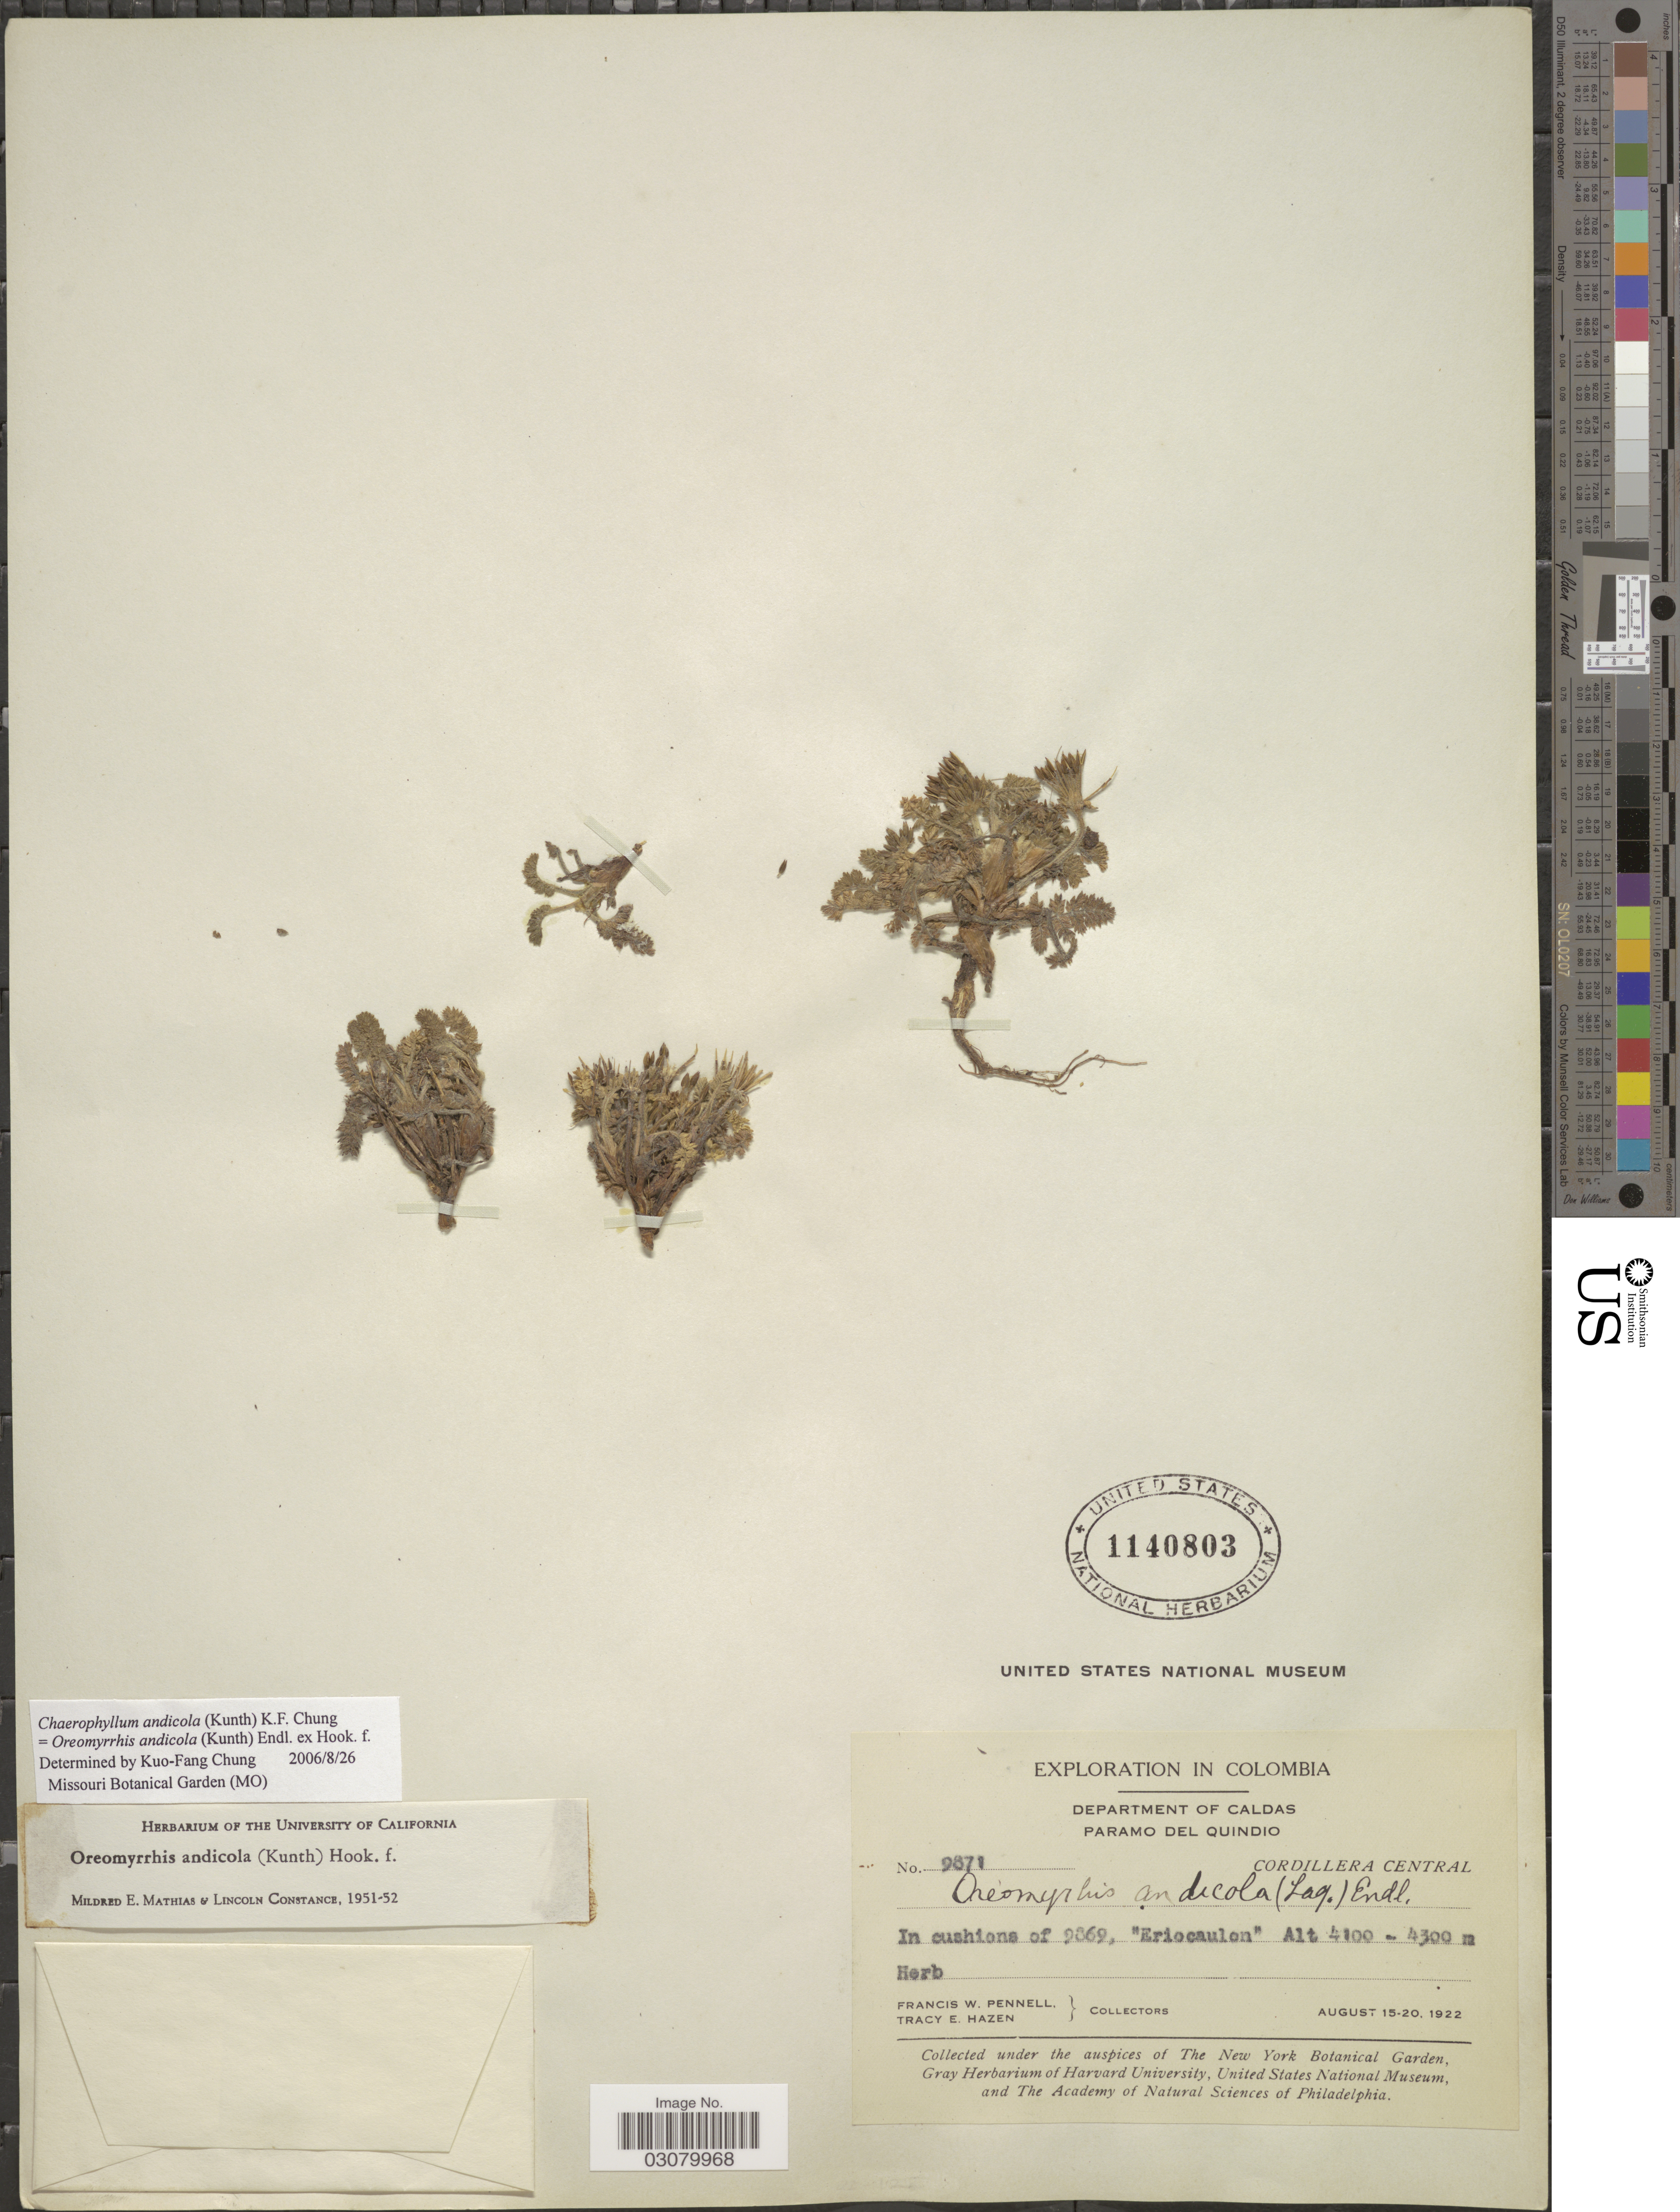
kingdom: Plantae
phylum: Tracheophyta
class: Magnoliopsida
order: Apiales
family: Apiaceae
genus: Oreomyrrhis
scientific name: Oreomyrrhis andicola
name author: (Kunth) Endl. ex Hook. f.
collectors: F. W. Pennell & T. E. Hazen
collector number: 9871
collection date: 1922-08-15/1922-08-20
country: Colombia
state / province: Caldas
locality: Department of Caldas. Paramo del Quindio, Cordillera Central. In cushions of 9869.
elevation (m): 4100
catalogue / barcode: US 1140803